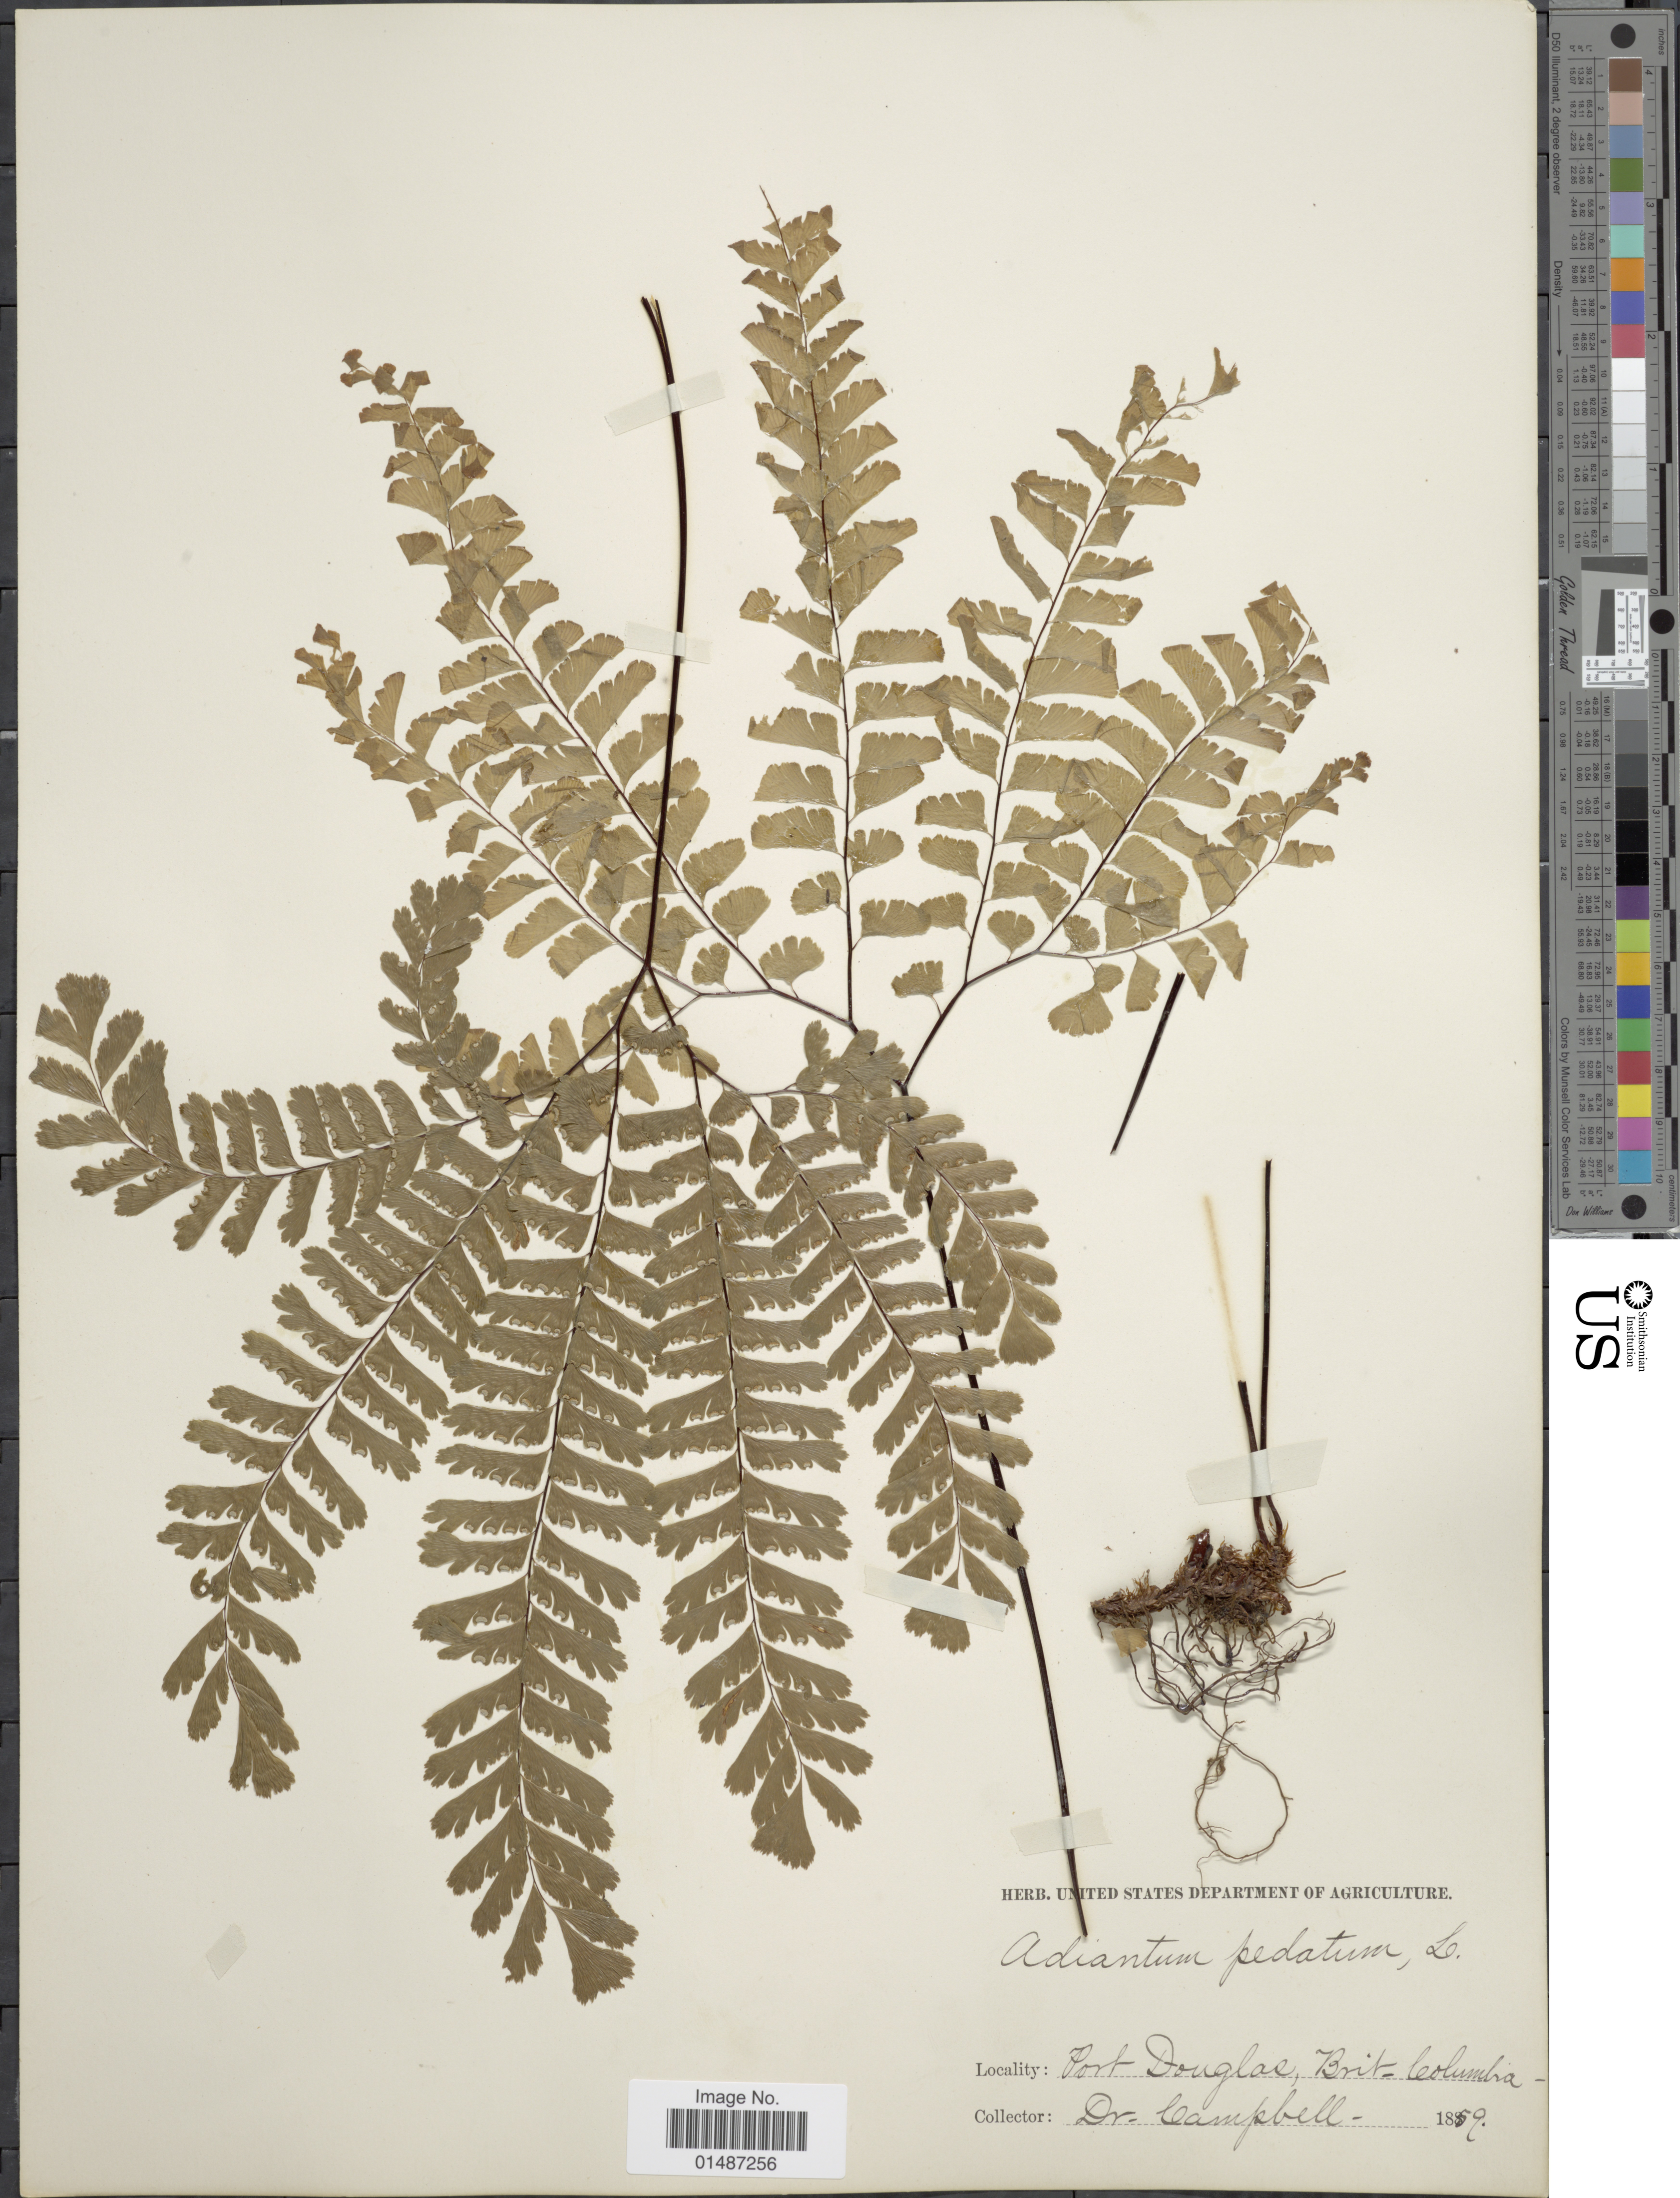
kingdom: Plantae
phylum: Tracheophyta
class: Polypodiopsida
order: Polypodiales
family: Pteridaceae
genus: Adiantum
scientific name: Adiantum pedatum subsp. aleuticum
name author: (Rupr.) Calder & Roy L. Taylor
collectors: -. Campbell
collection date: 1859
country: Canada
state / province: British Columbia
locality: Port Douglas.